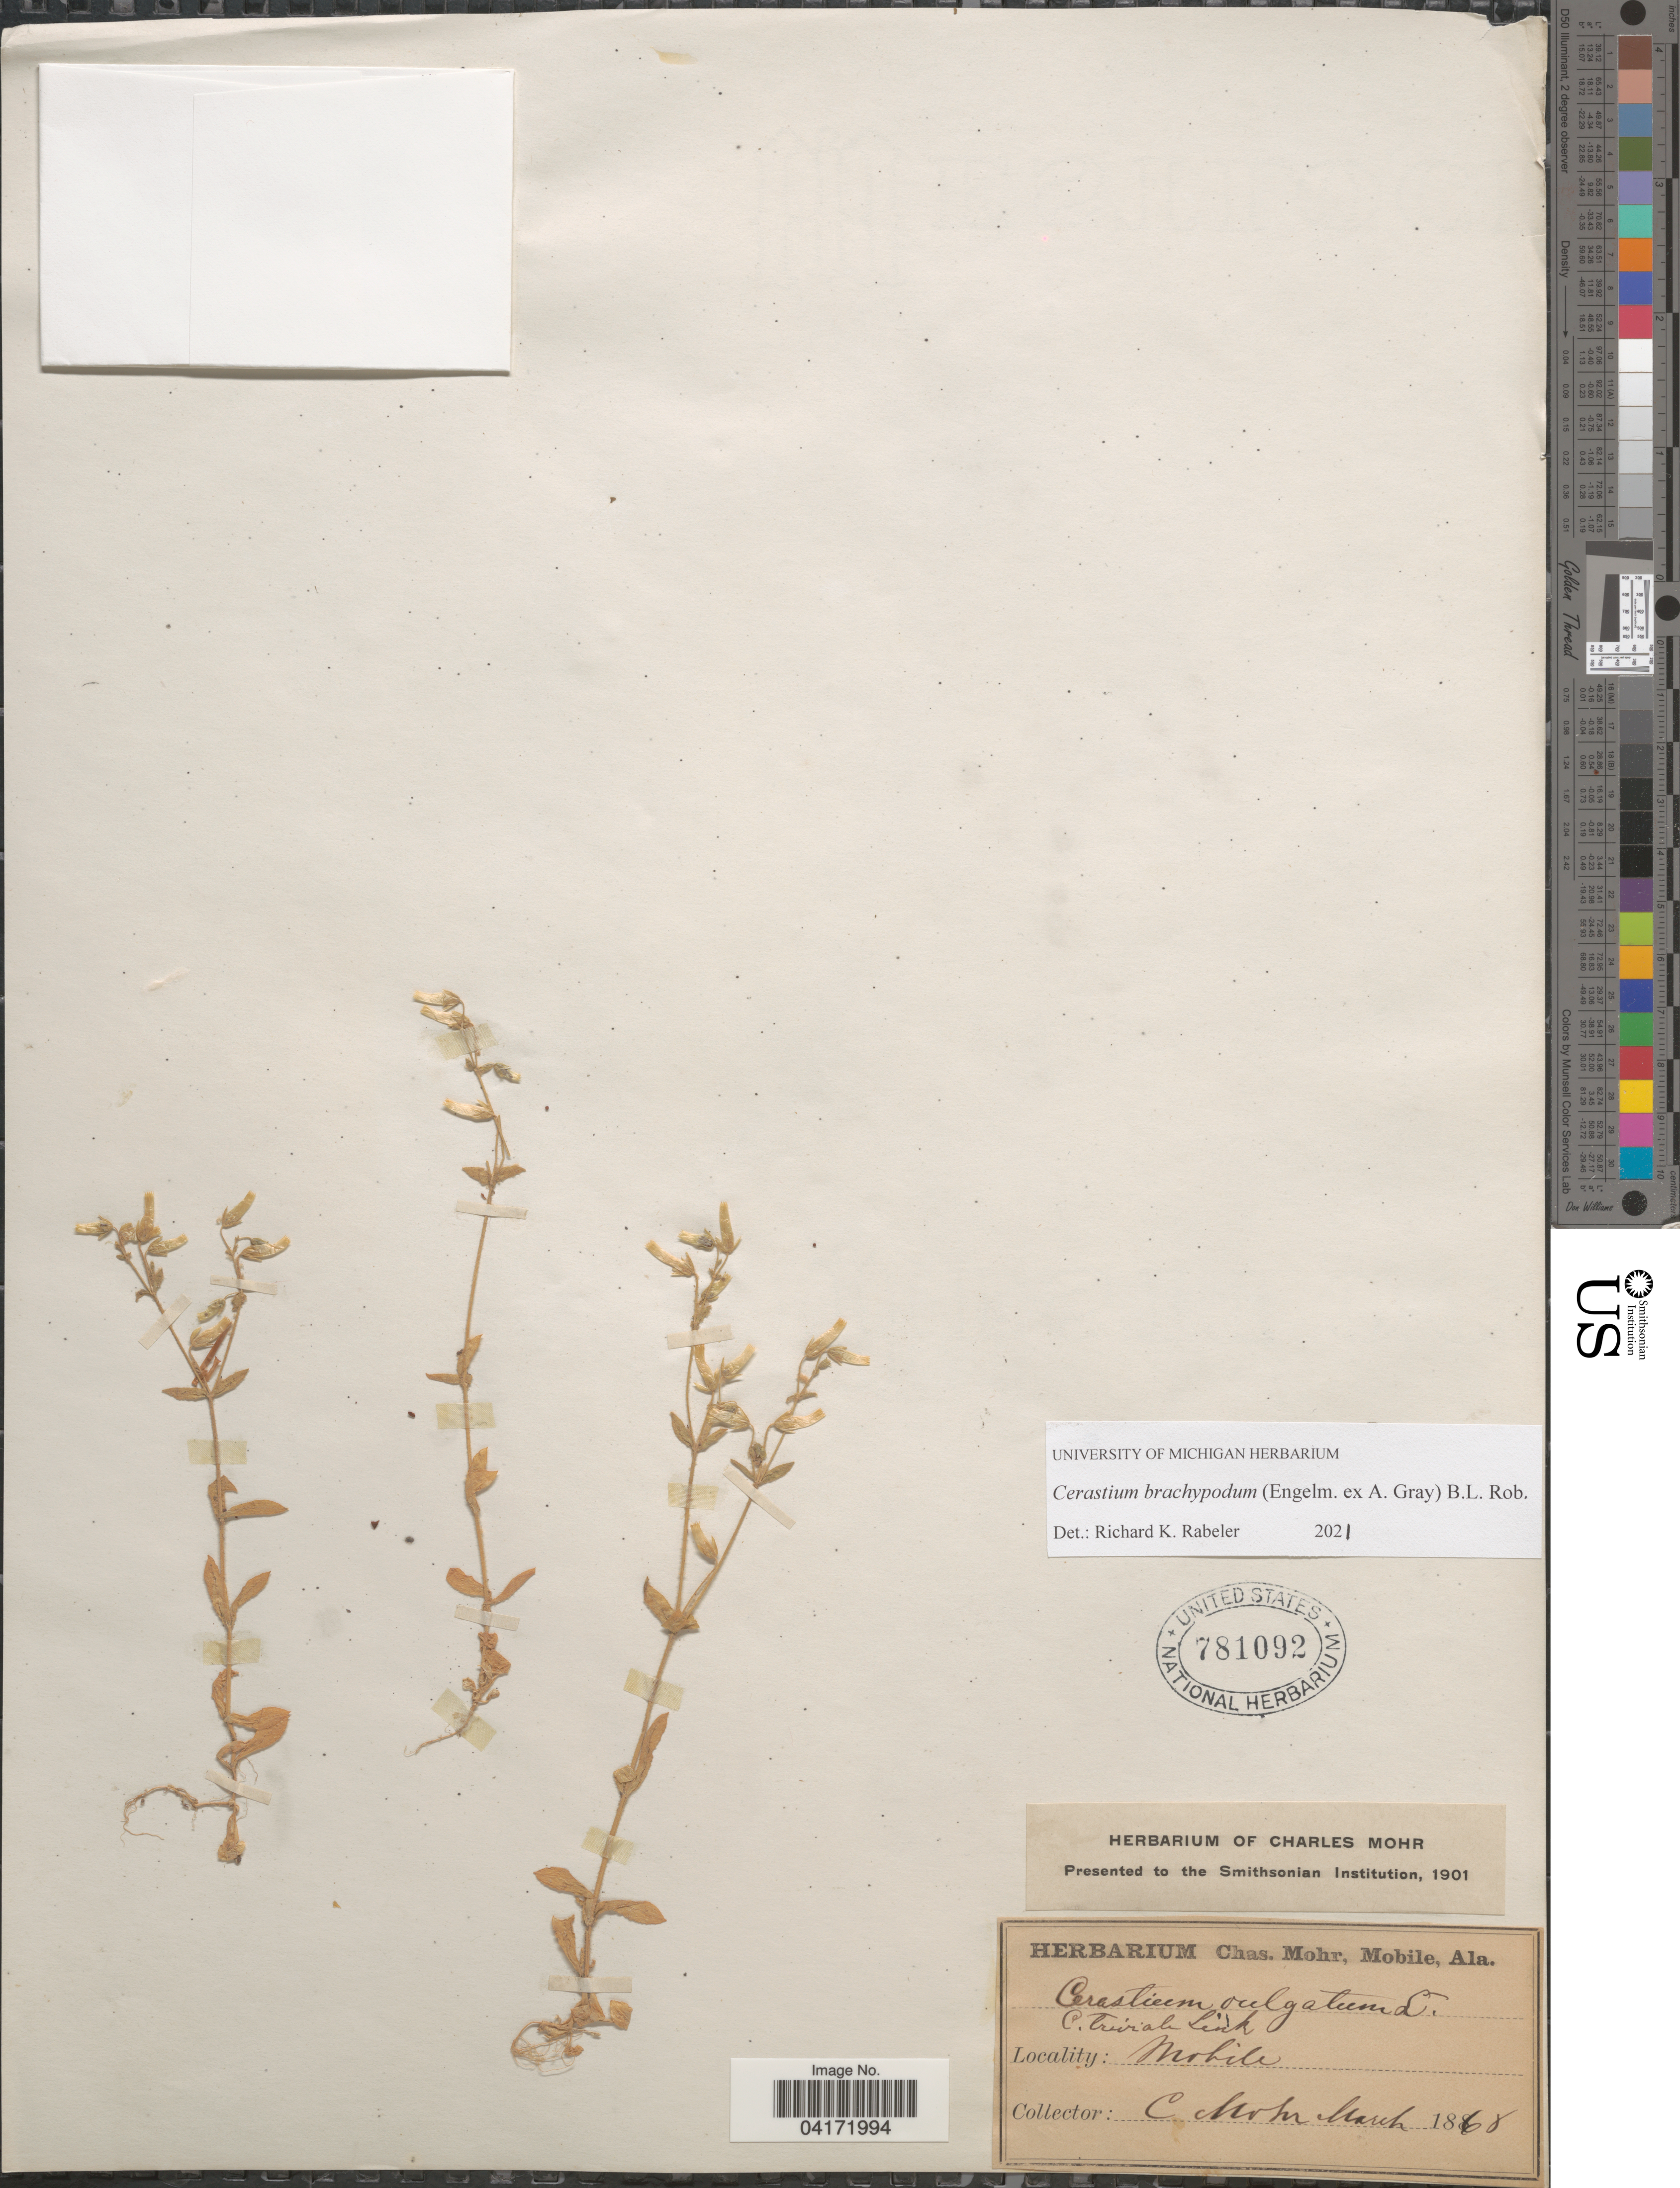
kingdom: Plantae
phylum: Tracheophyta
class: Magnoliopsida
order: Caryophyllales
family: Caryophyllaceae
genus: Cerastium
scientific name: Cerastium brachypodum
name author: (Engelm. ex A. Gray) B.L. Rob.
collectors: Mohr, C. T. (herbarium)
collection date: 1868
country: United States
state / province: Alabama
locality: Mobile.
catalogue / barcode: US 781092